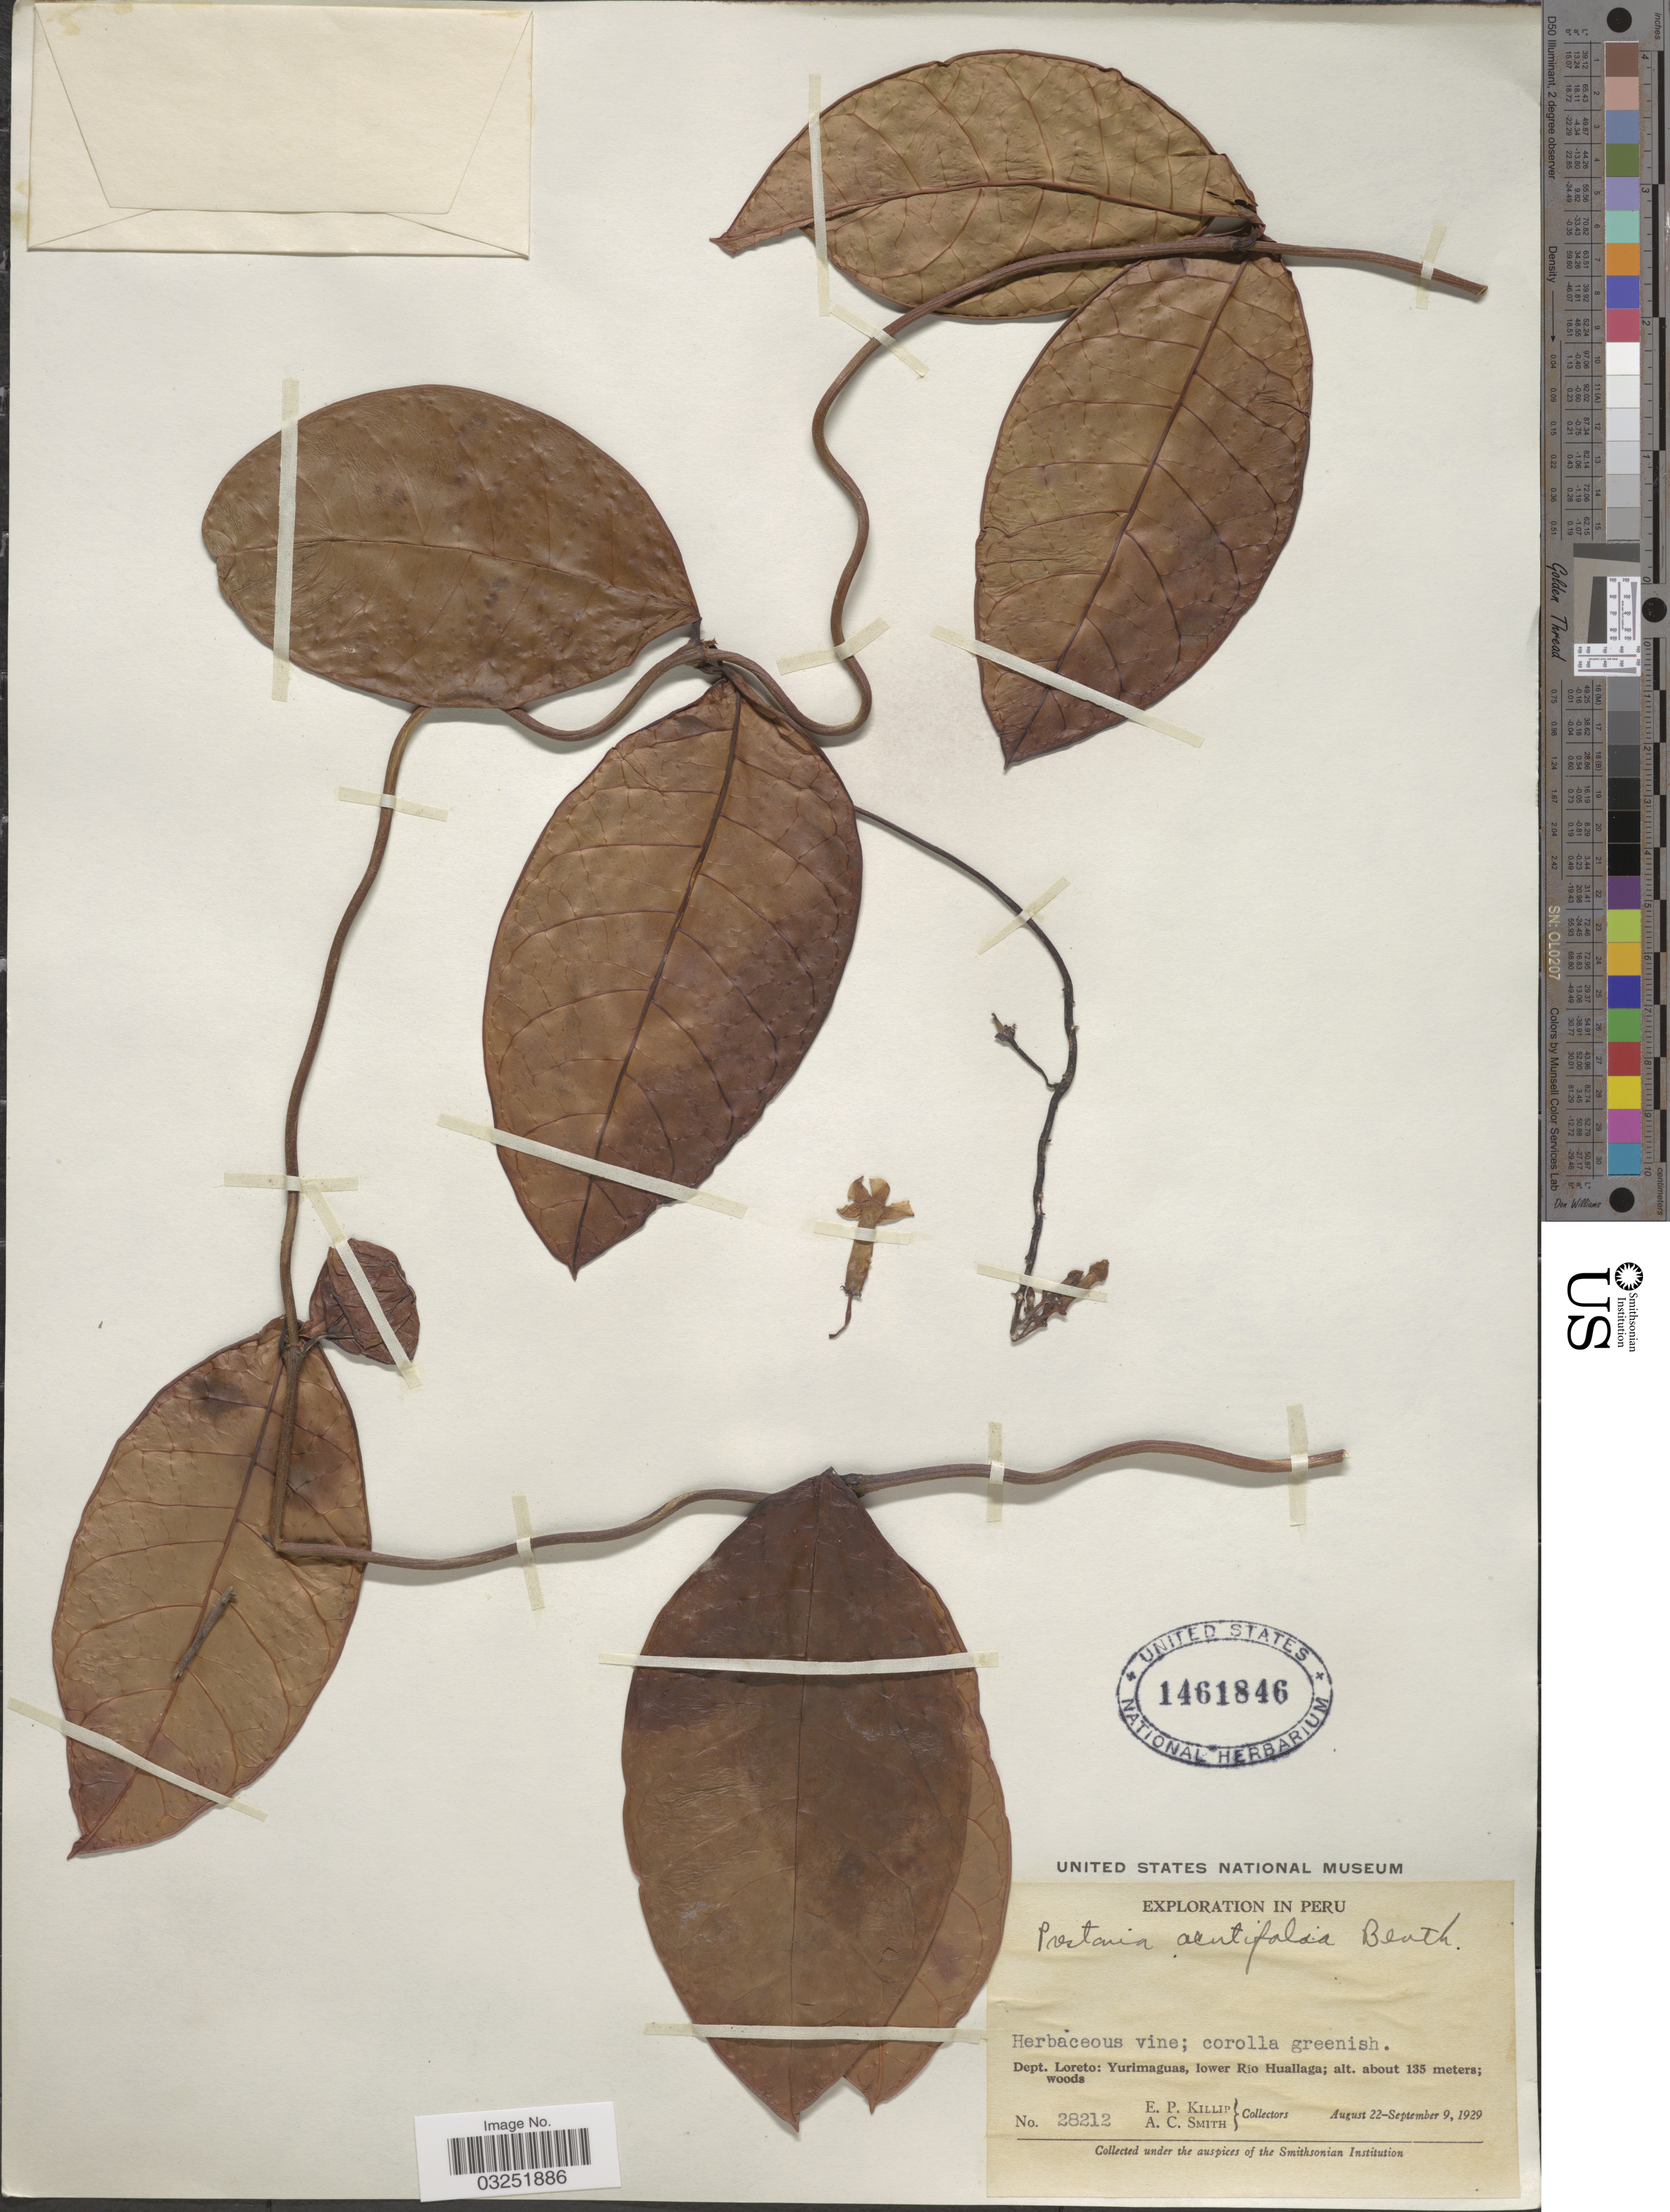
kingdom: Plantae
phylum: Tracheophyta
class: Magnoliopsida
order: Gentianales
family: Apocynaceae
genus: Prestonia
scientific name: Prestonia acutifolia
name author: (Benth. & Müll. Arg.) K. Schum.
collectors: E. P. Killip & A. C. Smith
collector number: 28212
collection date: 1929-08-22/1929-09-09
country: Peru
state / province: Loreto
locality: Dept. Loreto: Yurimaguas, lower Rio Huallaga.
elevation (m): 135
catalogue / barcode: US 1461846